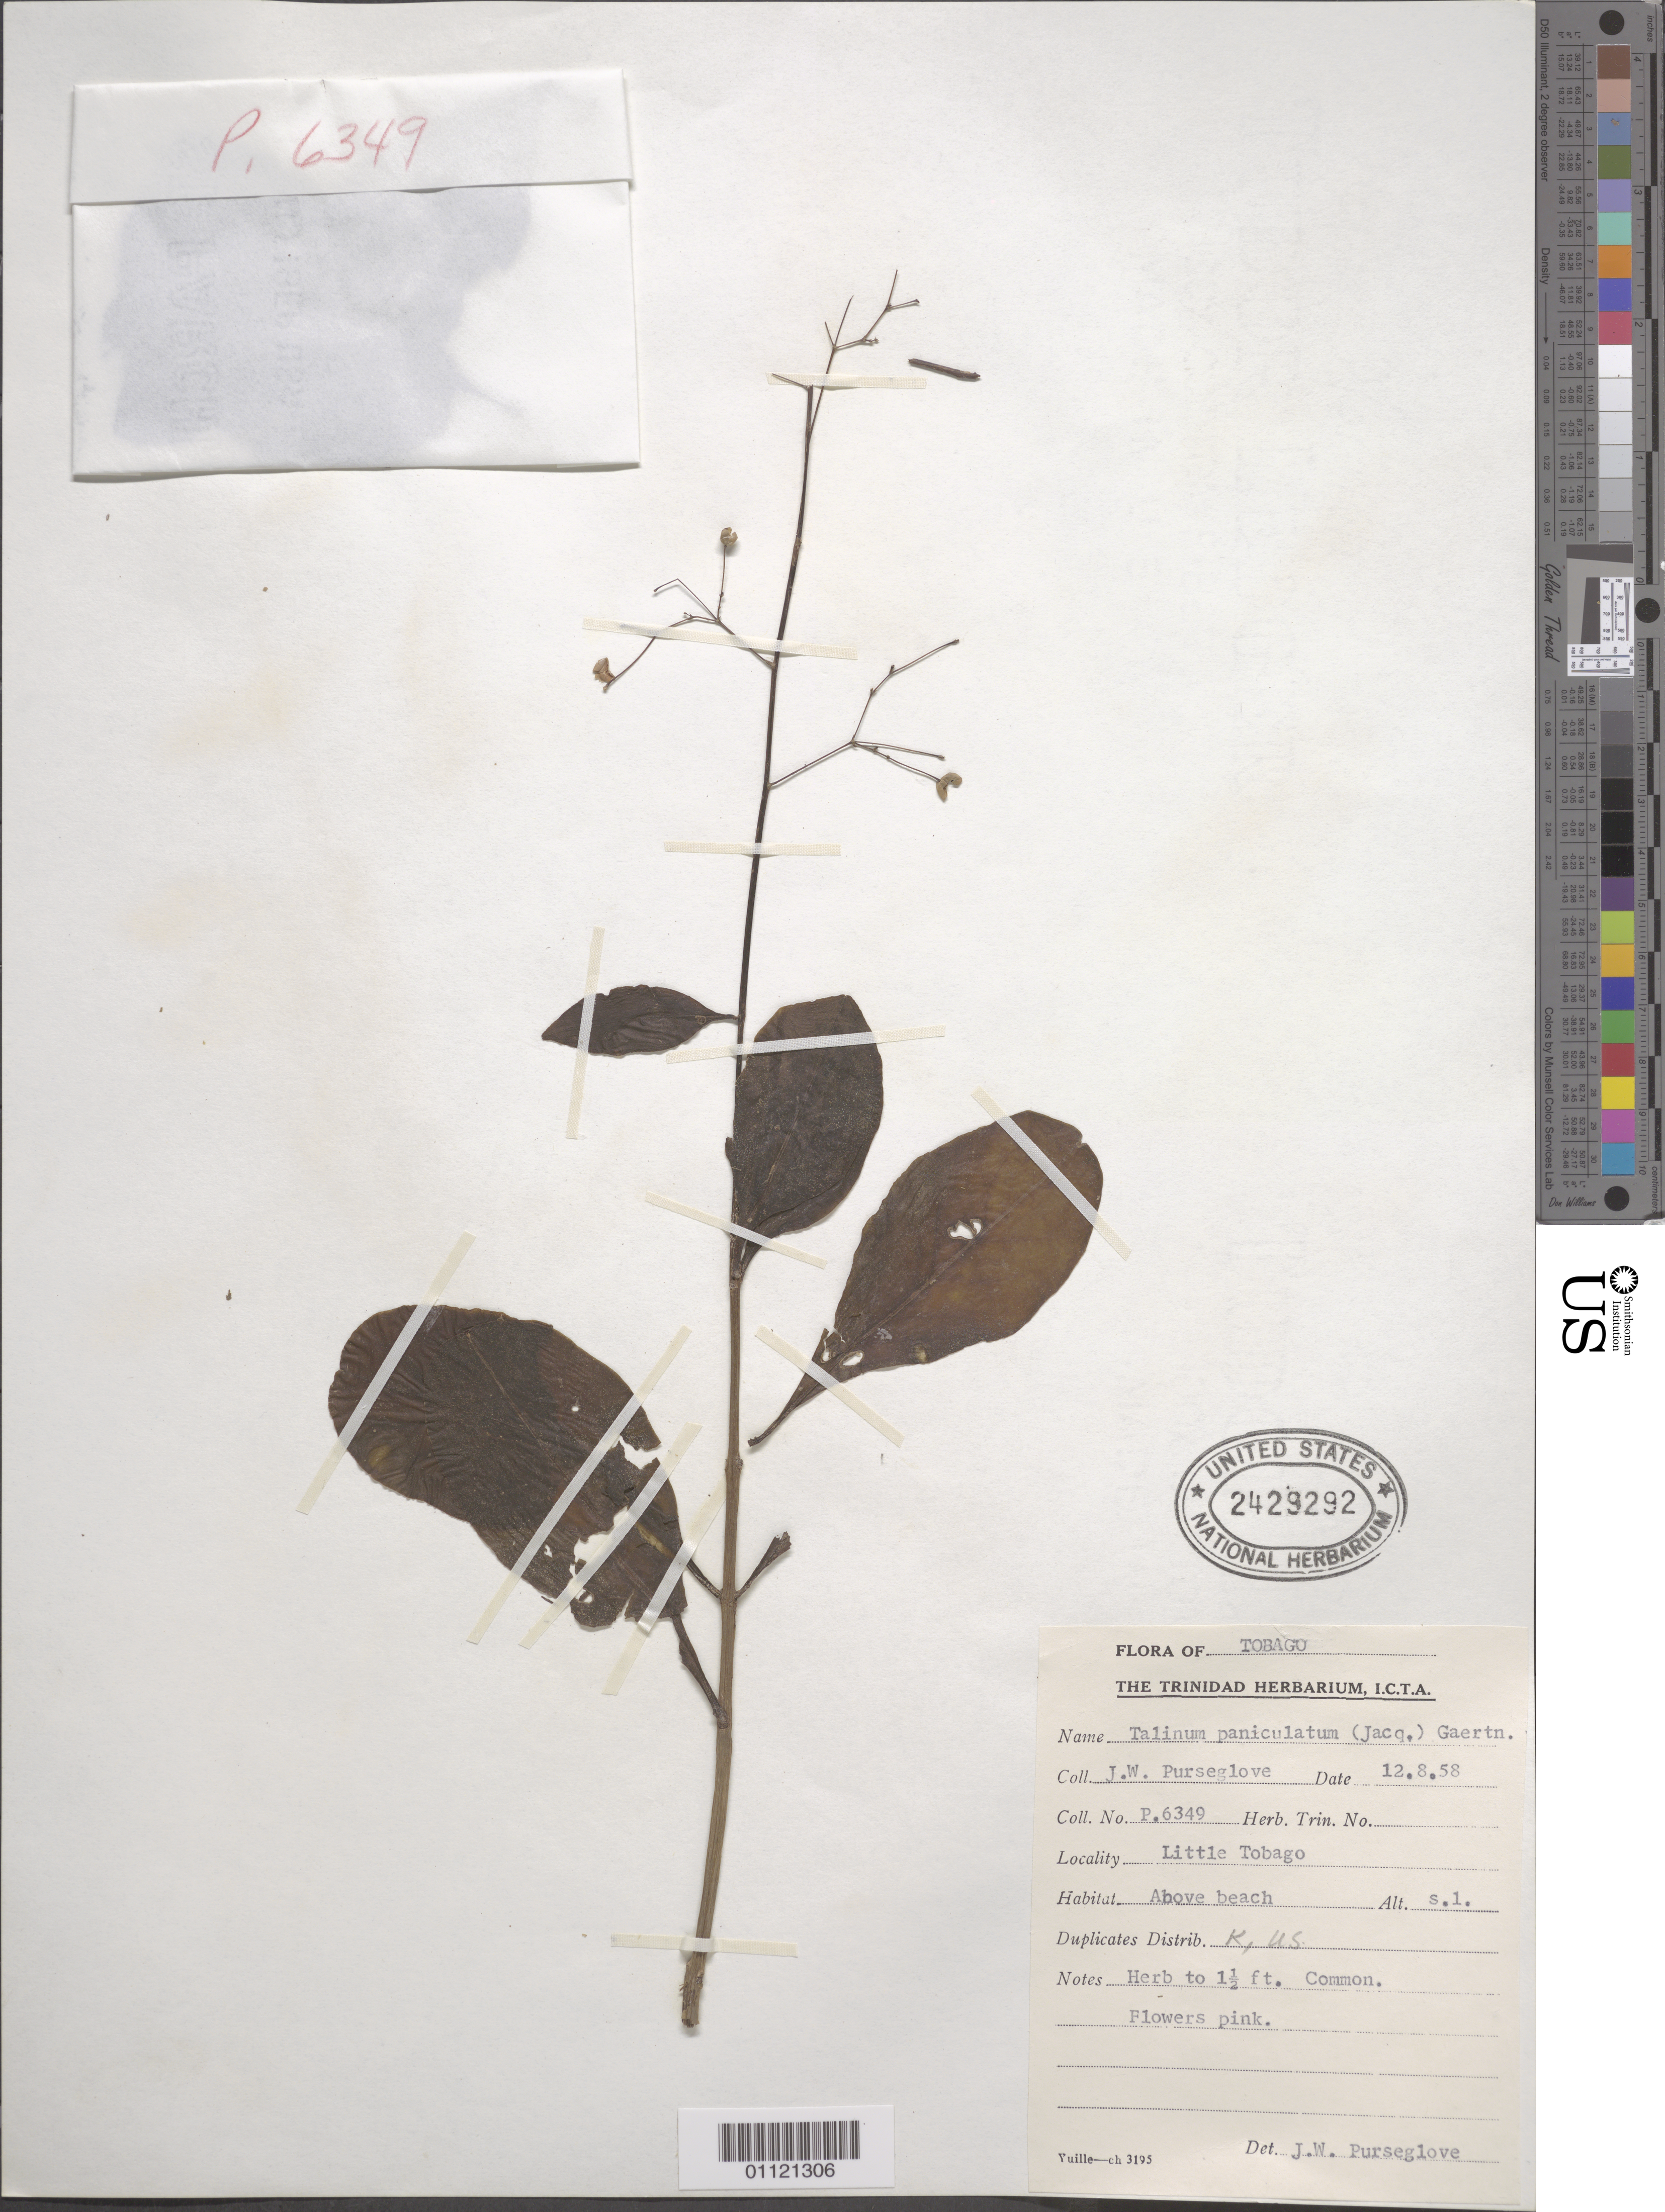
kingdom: Plantae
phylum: Tracheophyta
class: Magnoliopsida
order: Caryophyllales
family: Talinaceae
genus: Talinum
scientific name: Talinum paniculatum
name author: (Jacq.) Gaertn.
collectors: J. Purseglove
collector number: P.6349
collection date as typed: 12 Aug 1958 or 08 Dec 1958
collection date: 1958-08-12 or 1958-12-08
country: Trinidad and Tobago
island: Tobago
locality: Little Tobago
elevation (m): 0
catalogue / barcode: US 2429292